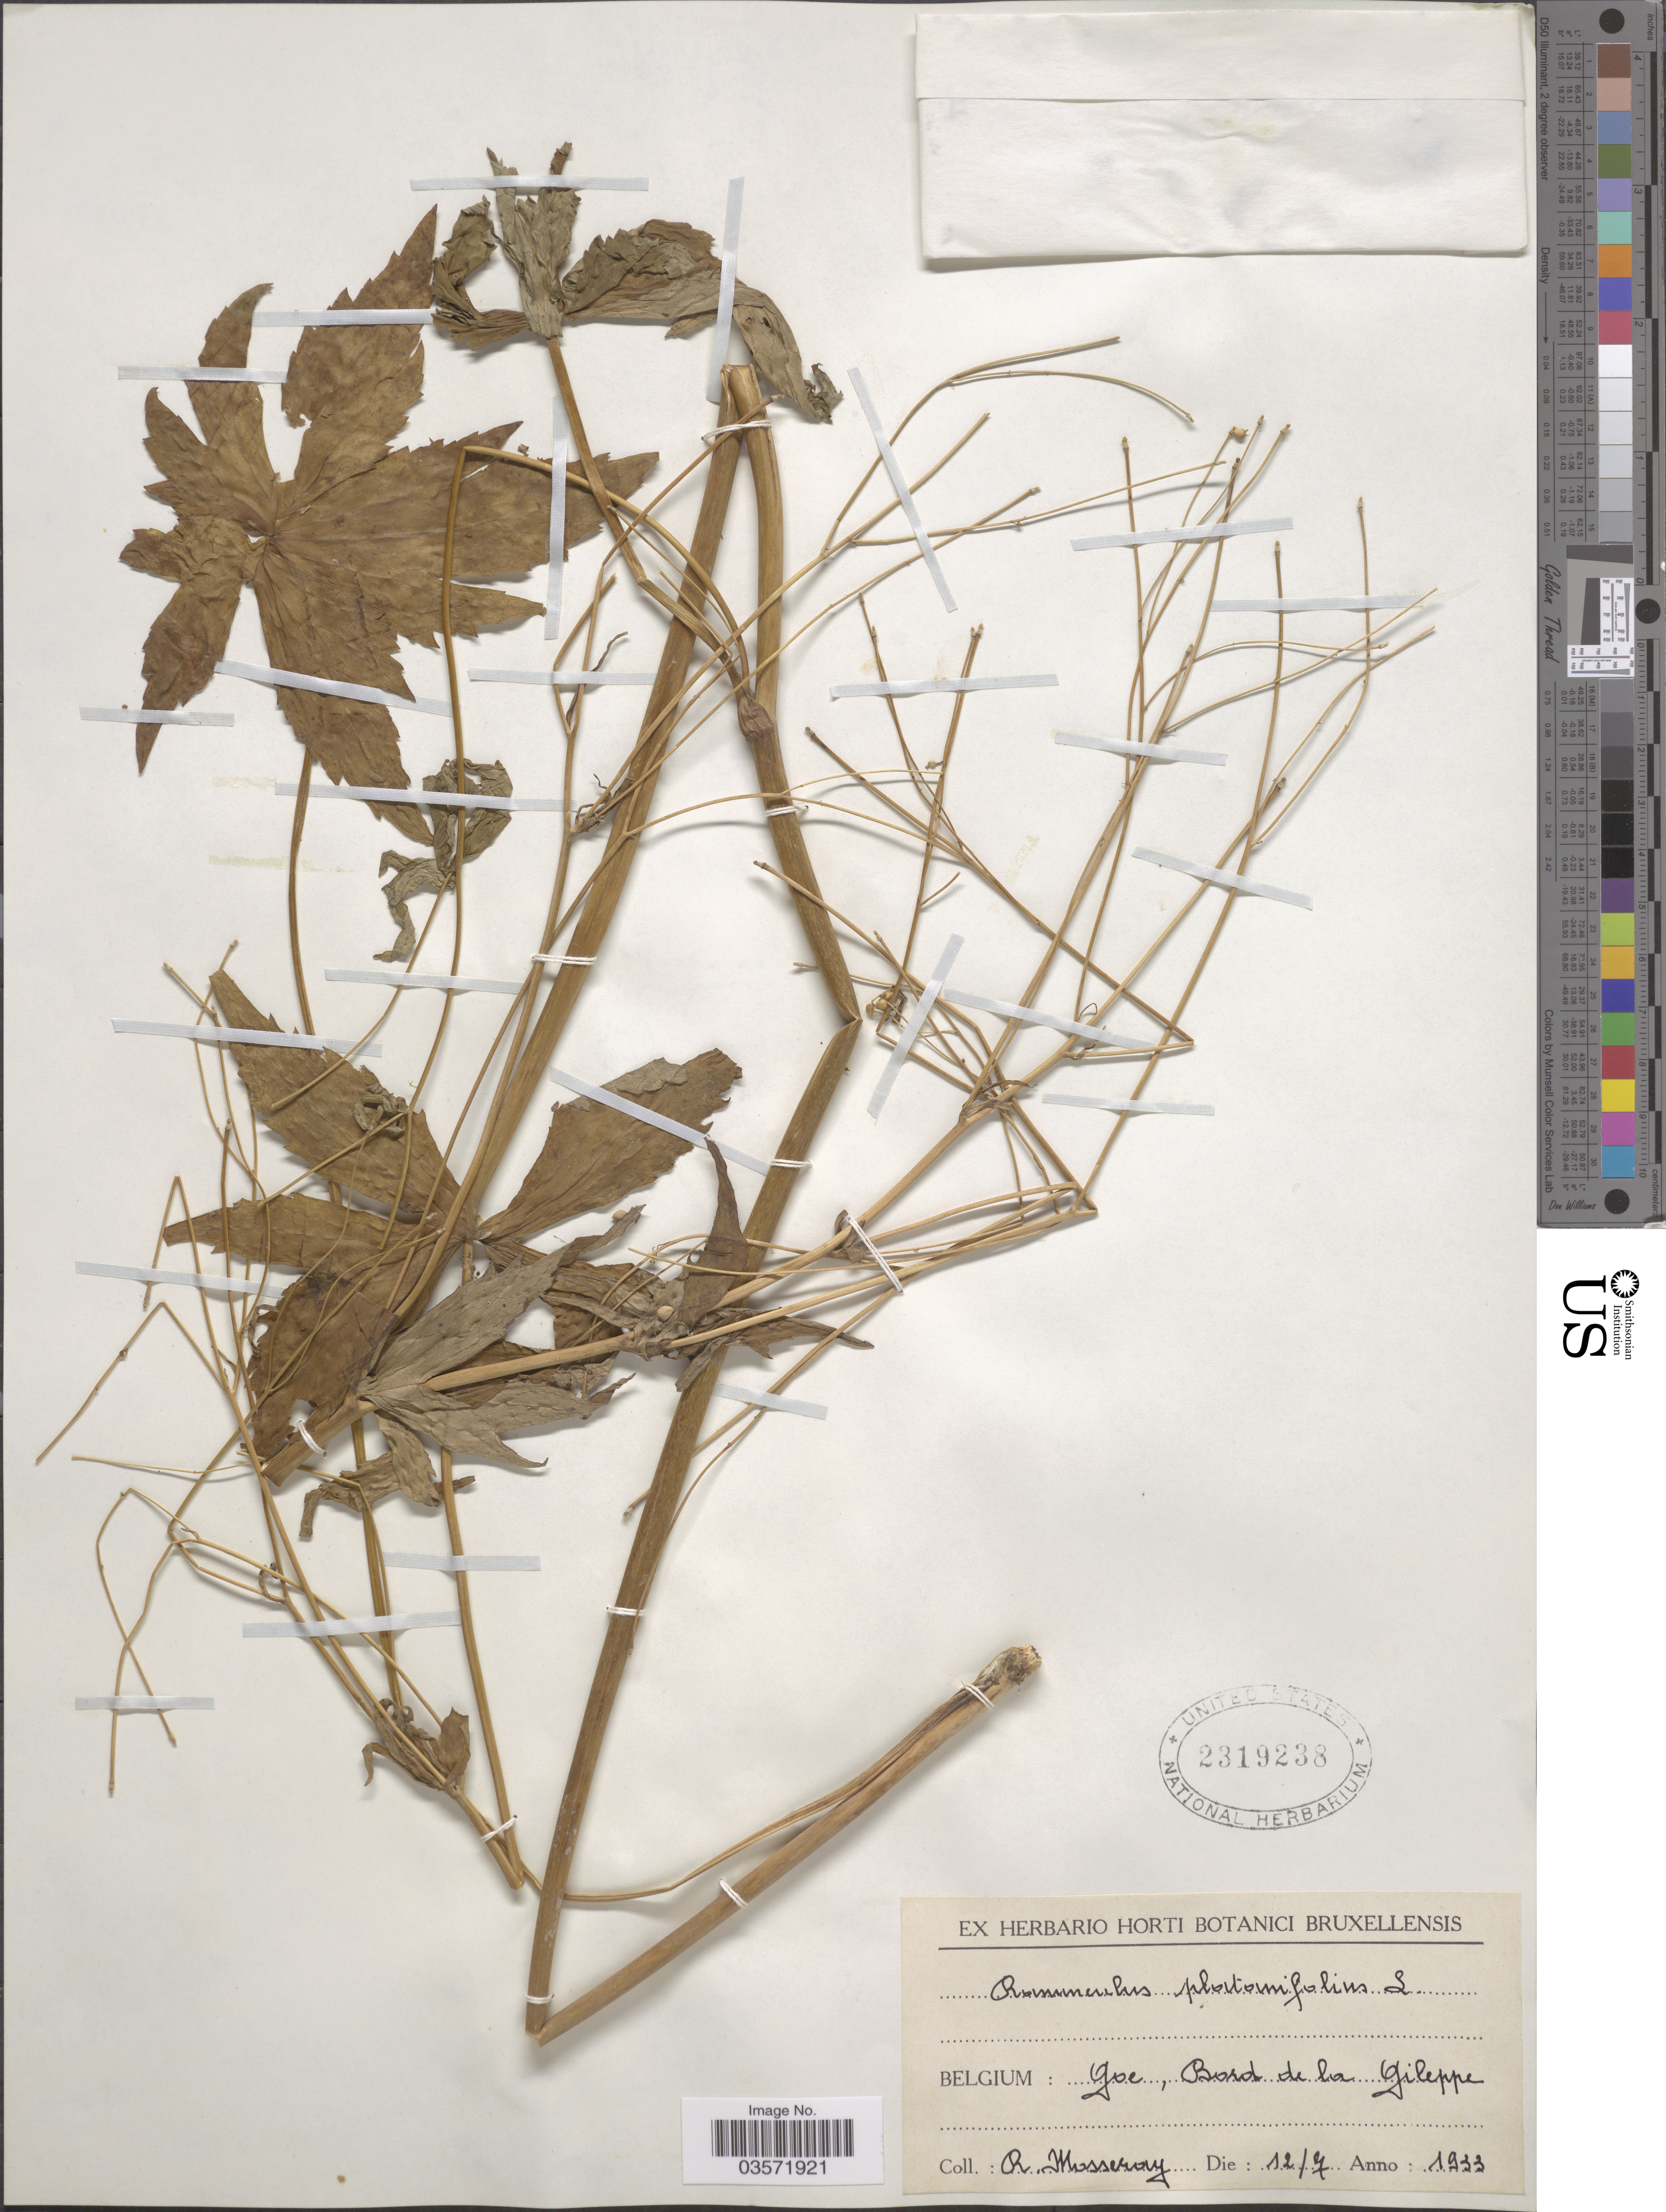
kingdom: Plantae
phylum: Tracheophyta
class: Magnoliopsida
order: Ranunculales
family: Ranunculaceae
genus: Ranunculus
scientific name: Ranunculus platanifolius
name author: L.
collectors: R. Mosseray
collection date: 1933-07-12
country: Belgium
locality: Goe, Bord de la Gileppe.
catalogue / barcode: US 2319238